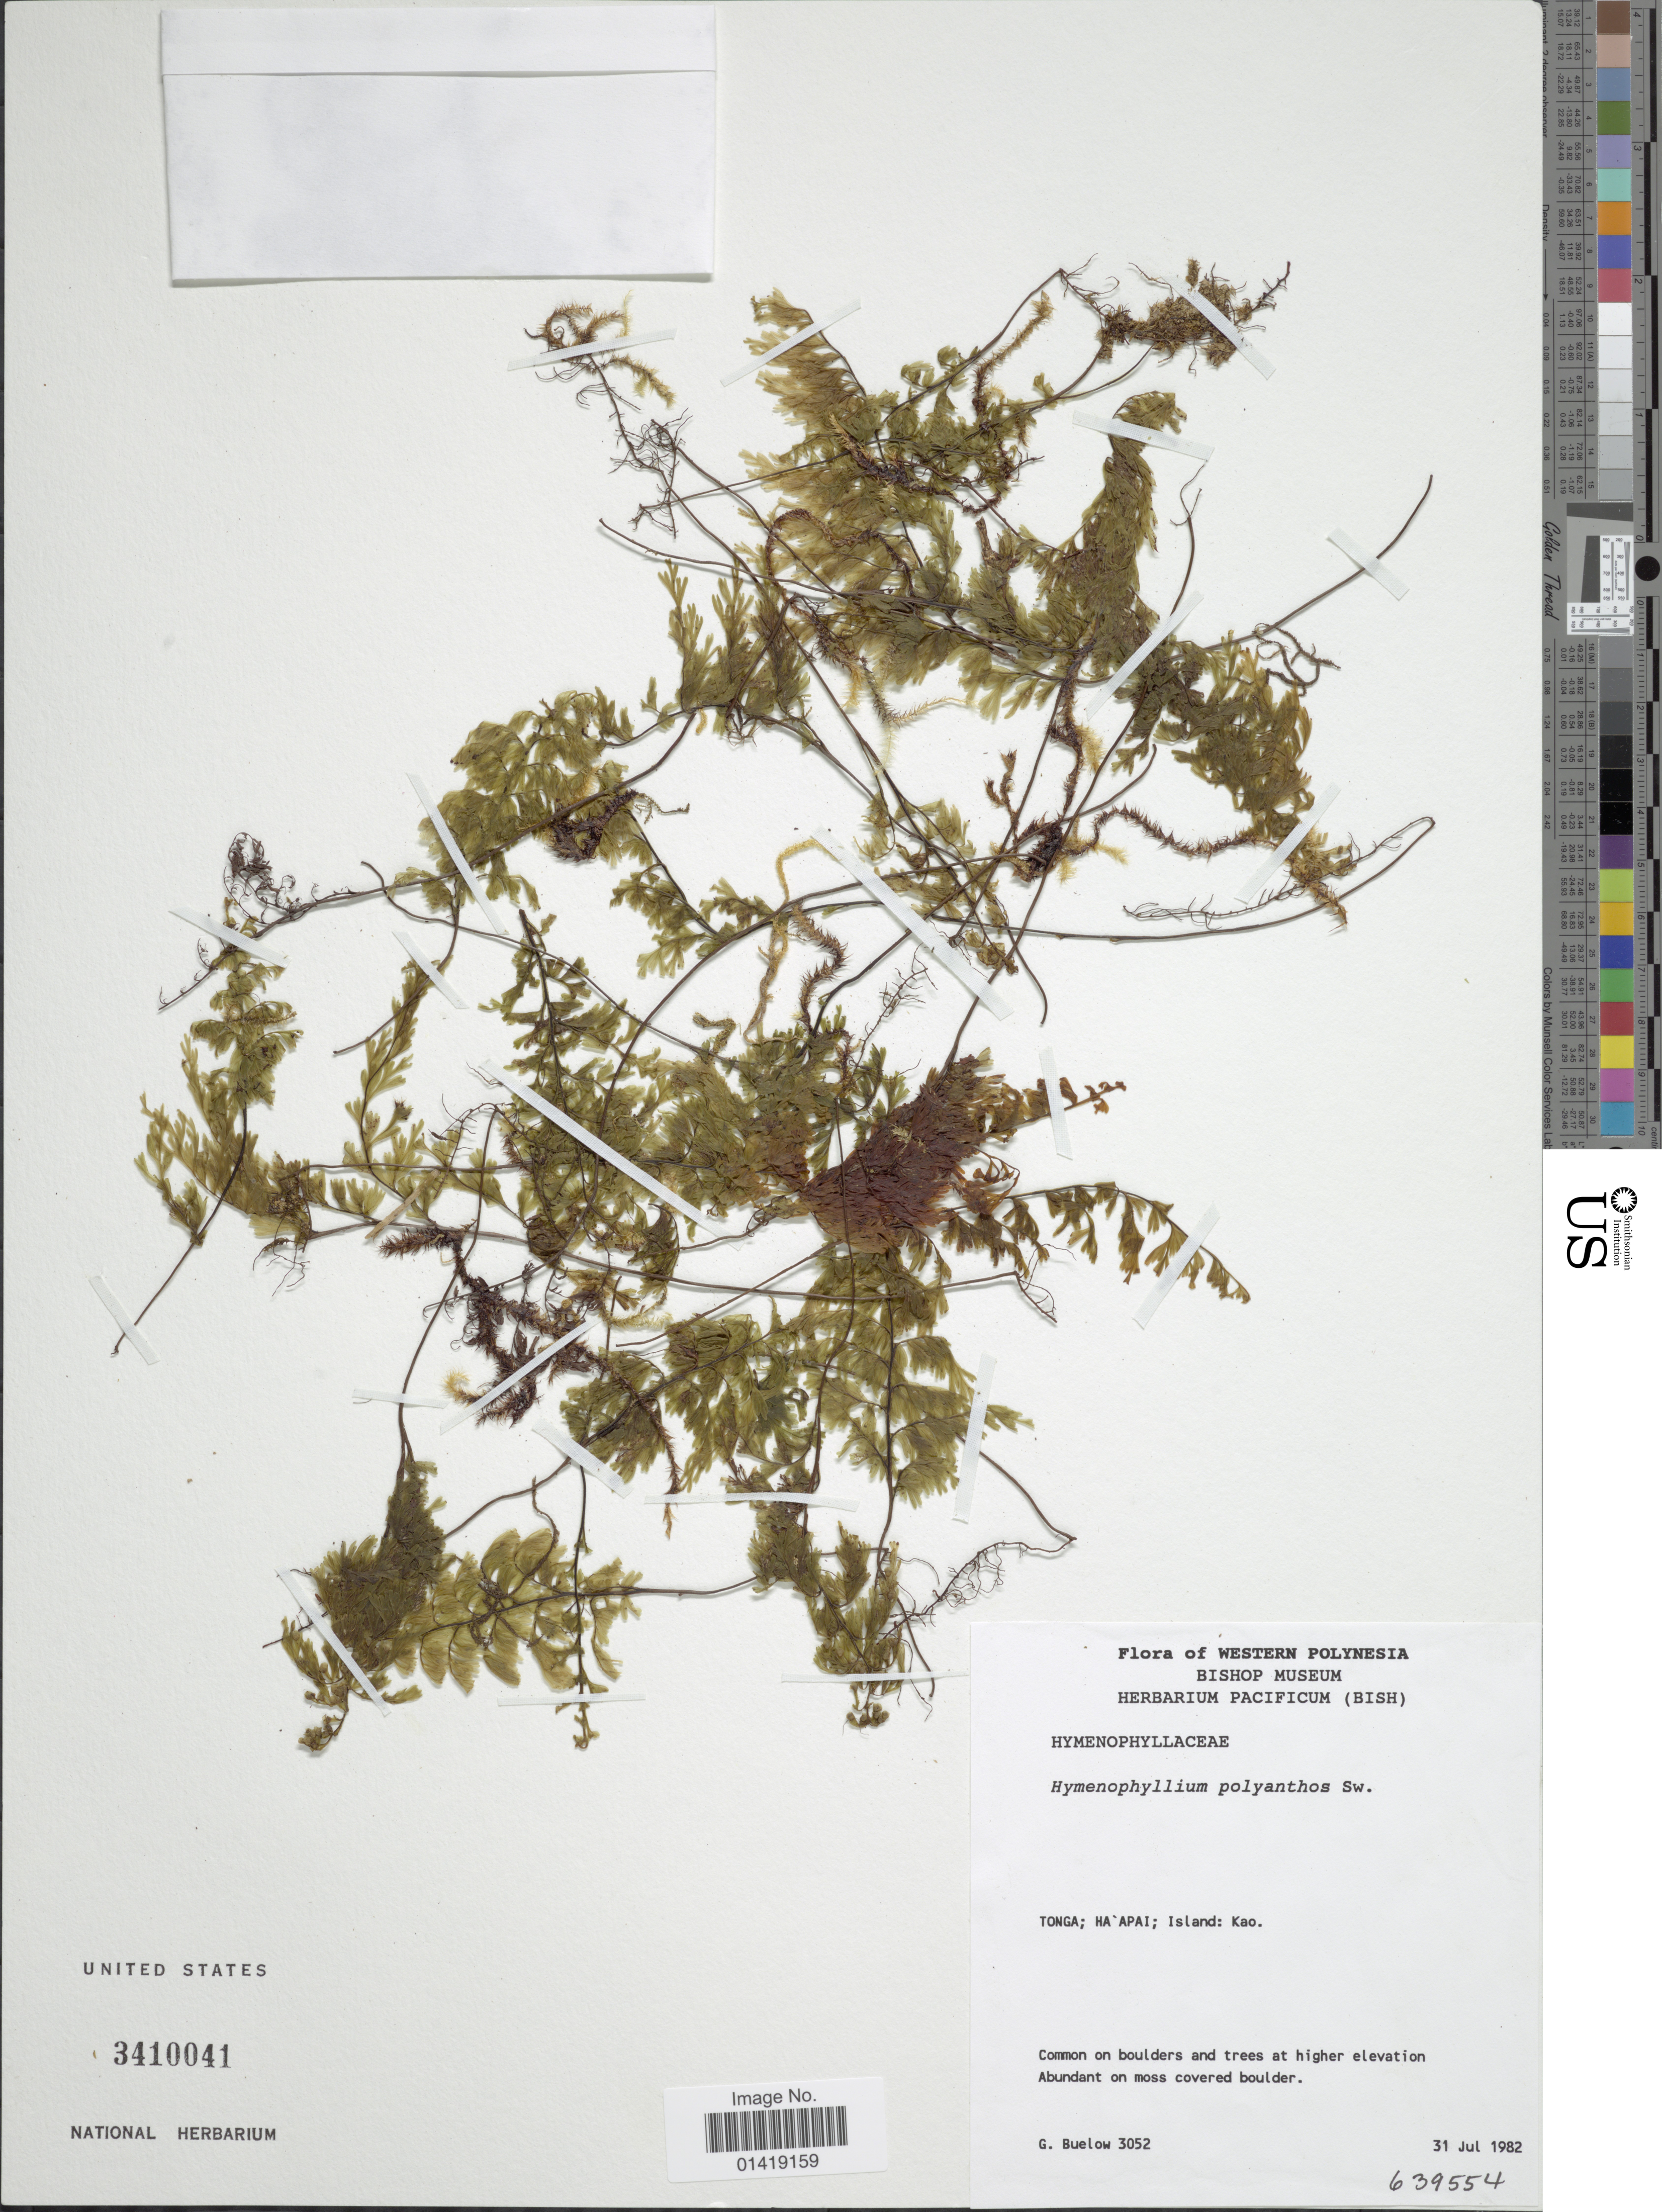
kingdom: Plantae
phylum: Tracheophyta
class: Polypodiopsida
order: Hymenophyllales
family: Hymenophyllaceae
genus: Hymenophyllum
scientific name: Hymenophyllum polyanthos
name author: (Sw.) Sw.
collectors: G. Buelow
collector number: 3052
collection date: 1982-07-31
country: Tonga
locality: Western Polynesia Tonga Ha'Apai; Island Kao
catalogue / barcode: US 3410041